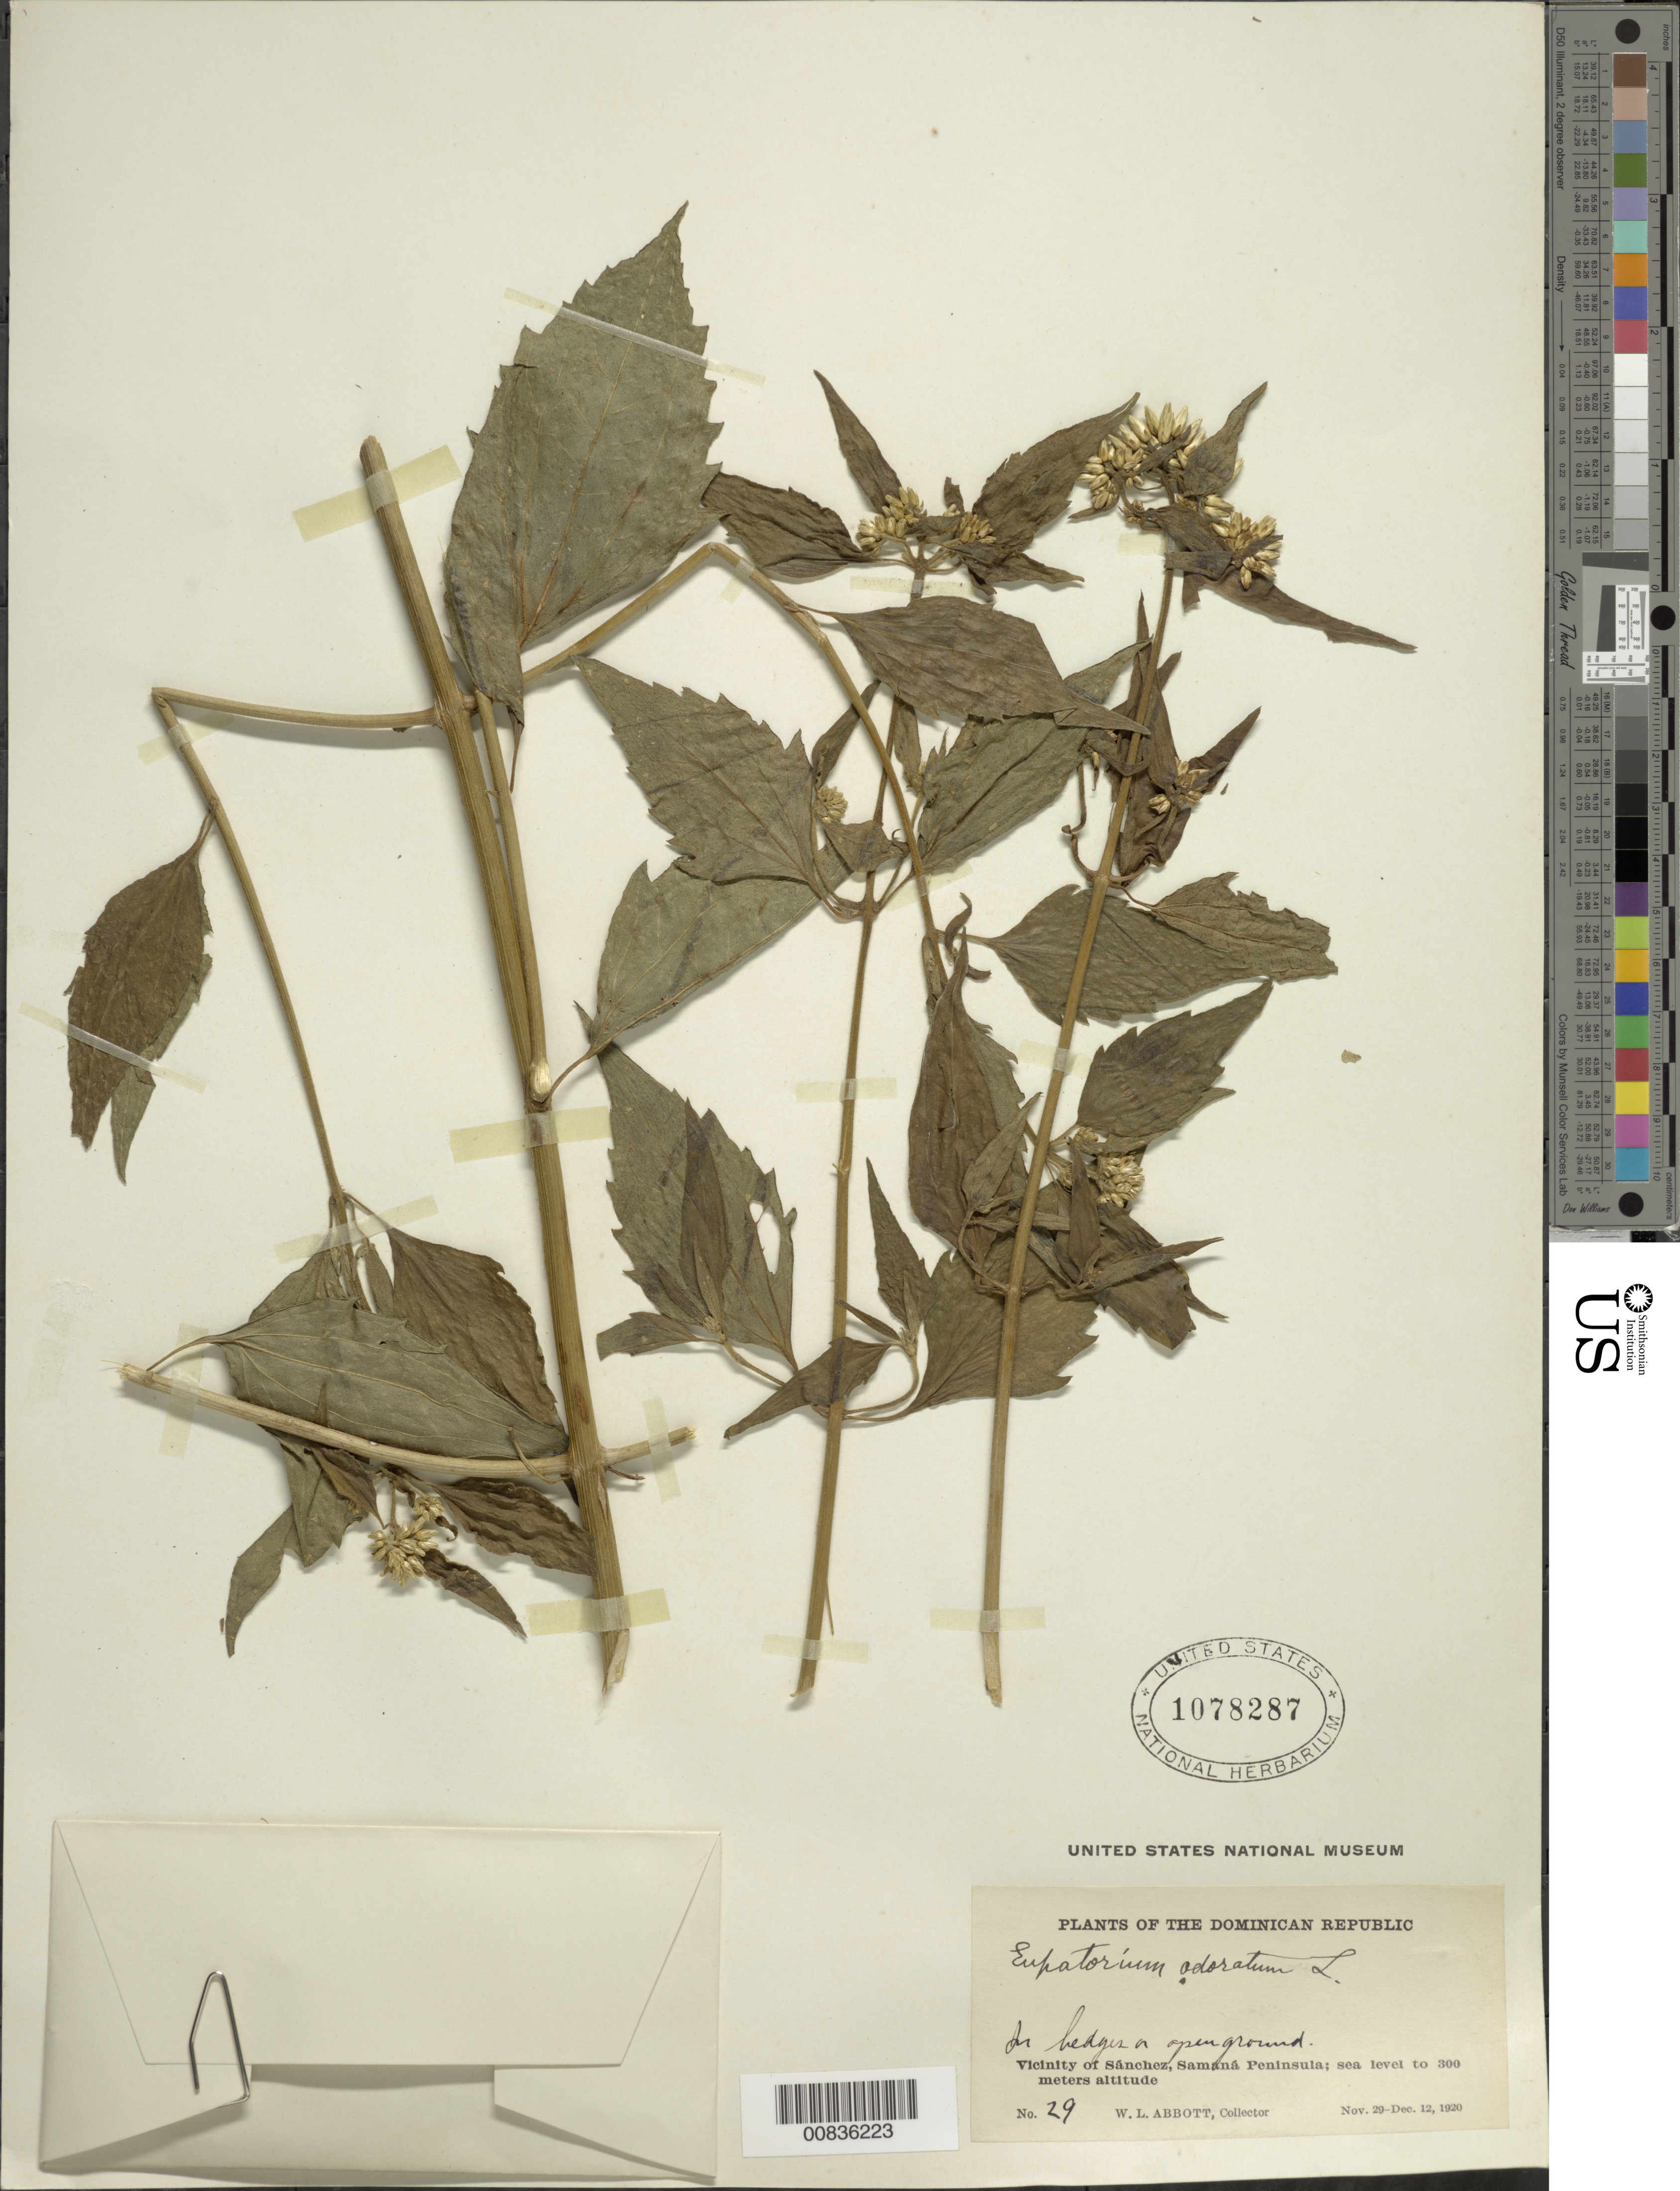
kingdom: Plantae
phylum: Tracheophyta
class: Magnoliopsida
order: Asterales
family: Asteraceae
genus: Chromolaena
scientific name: Chromolaena odorata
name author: (L.) R.M. King & H. Rob.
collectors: W. L. Abbott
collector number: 29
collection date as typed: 29 Nov 1920 to 12 Dec 1920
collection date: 1920-11-29/1920-12-12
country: Dominican Republic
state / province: Samana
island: Hispaniola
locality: Vicinity of Sánchez, Samaná Peninsula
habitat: In hedges or open ground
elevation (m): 0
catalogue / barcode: US 1078287